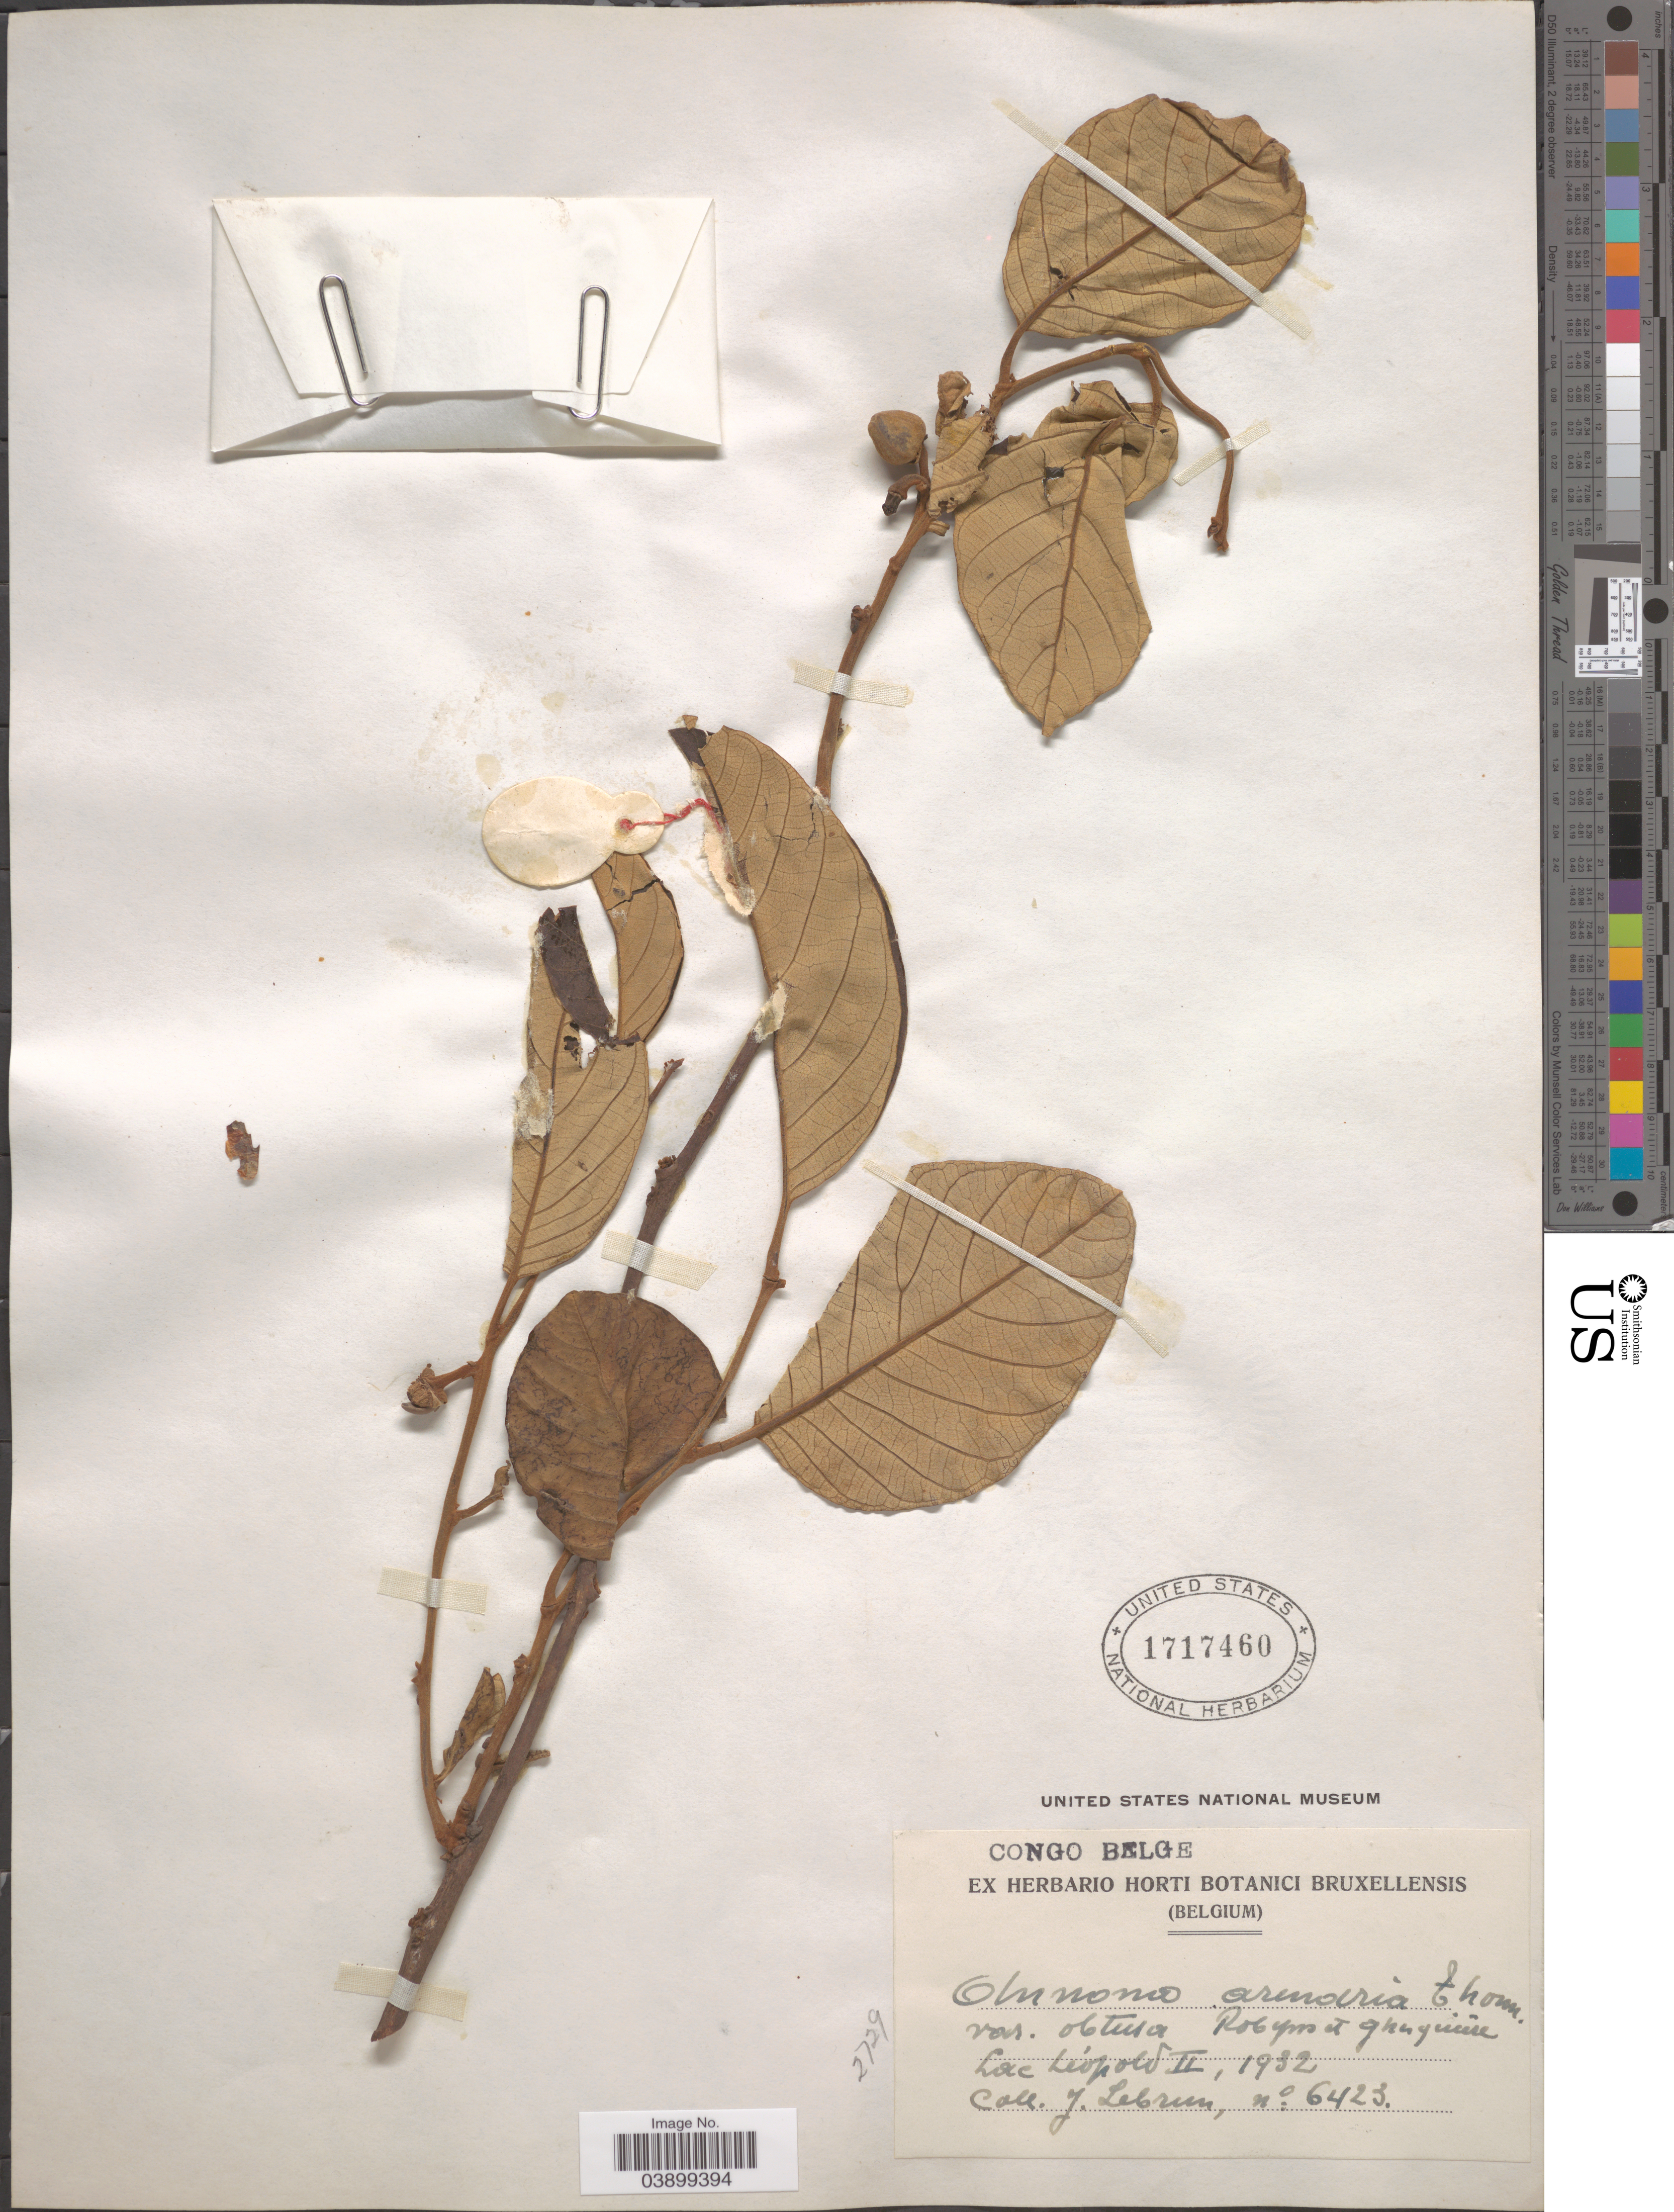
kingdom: Plantae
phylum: Tracheophyta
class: Magnoliopsida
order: Magnoliales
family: Annonaceae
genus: Annona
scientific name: Annona arenaria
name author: Thonn.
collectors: J. A. Lebrun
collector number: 6423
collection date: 1932-02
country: Congo, Democratic Republic of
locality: Congo Belge. Lac Léopold.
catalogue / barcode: US 1717460